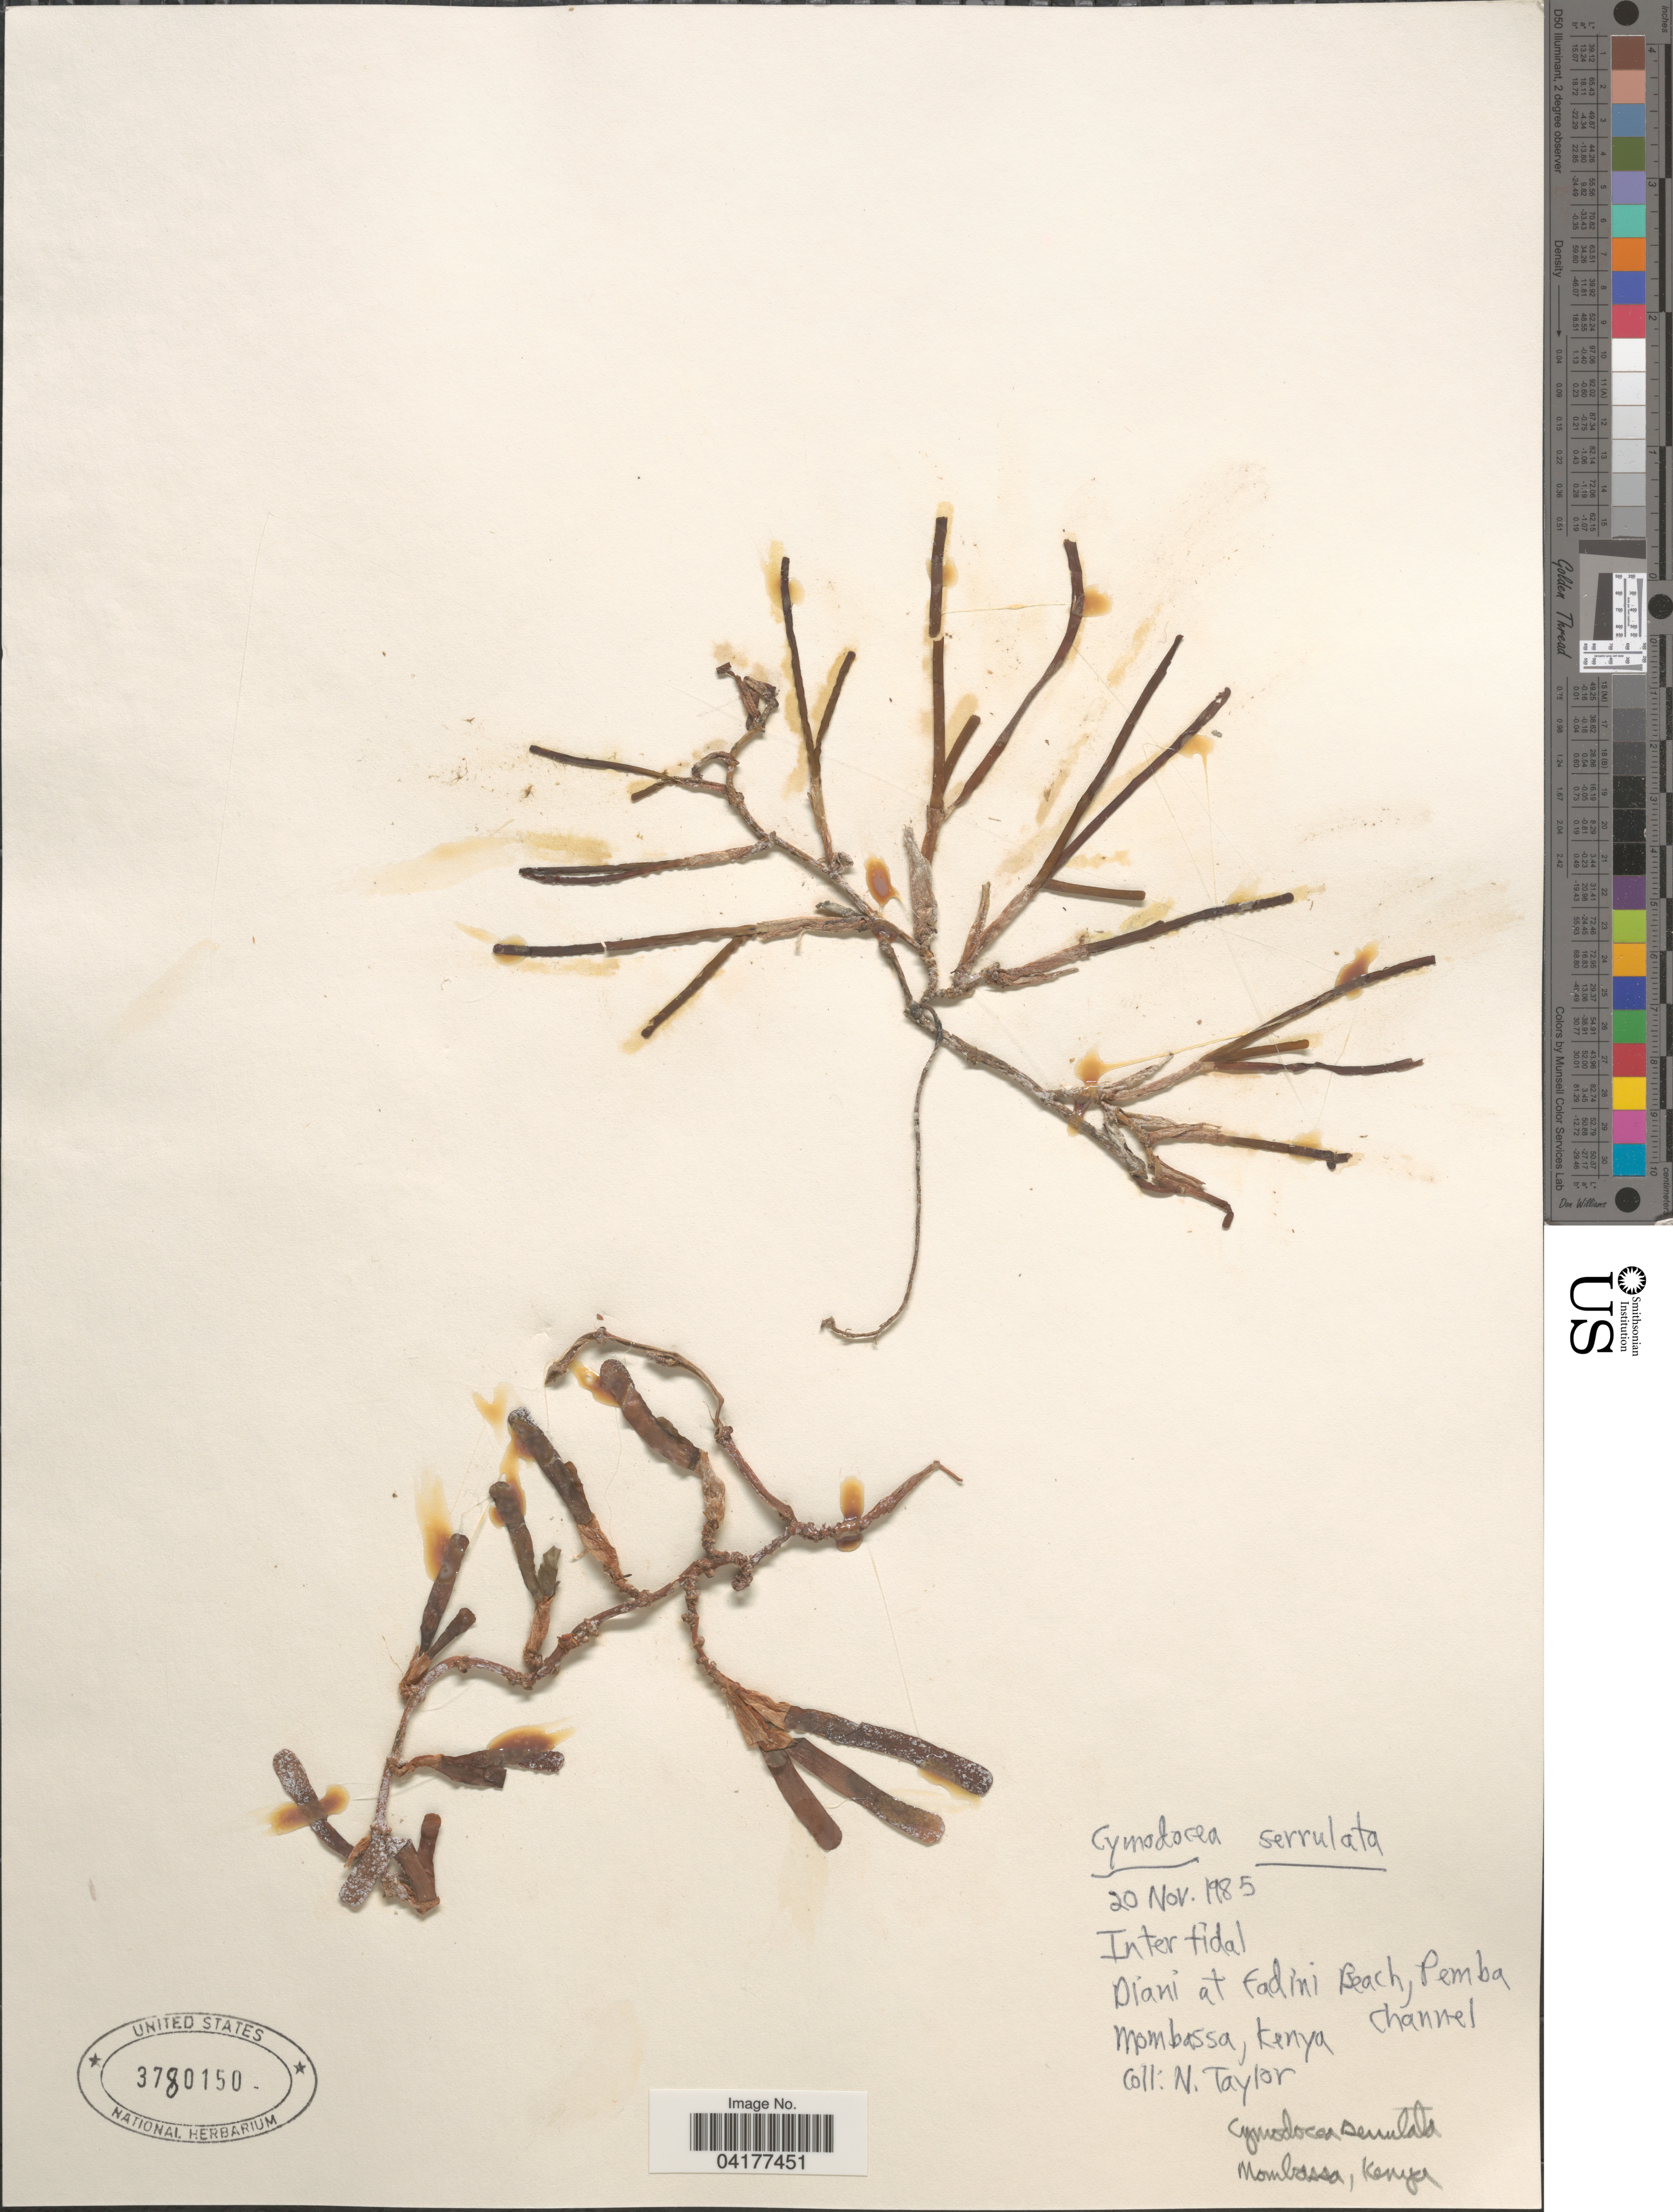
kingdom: Plantae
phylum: Tracheophyta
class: Liliopsida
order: Alismatales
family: Cymodoceaceae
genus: Cymodocea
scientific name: Cymodocea serrulata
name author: (R. Br.) Magnus & Ashers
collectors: N. Taylor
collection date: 1985-11-20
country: Kenya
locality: Diani at Fadini Beach, Pemba Channel. Mombassa.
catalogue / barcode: US 3780150